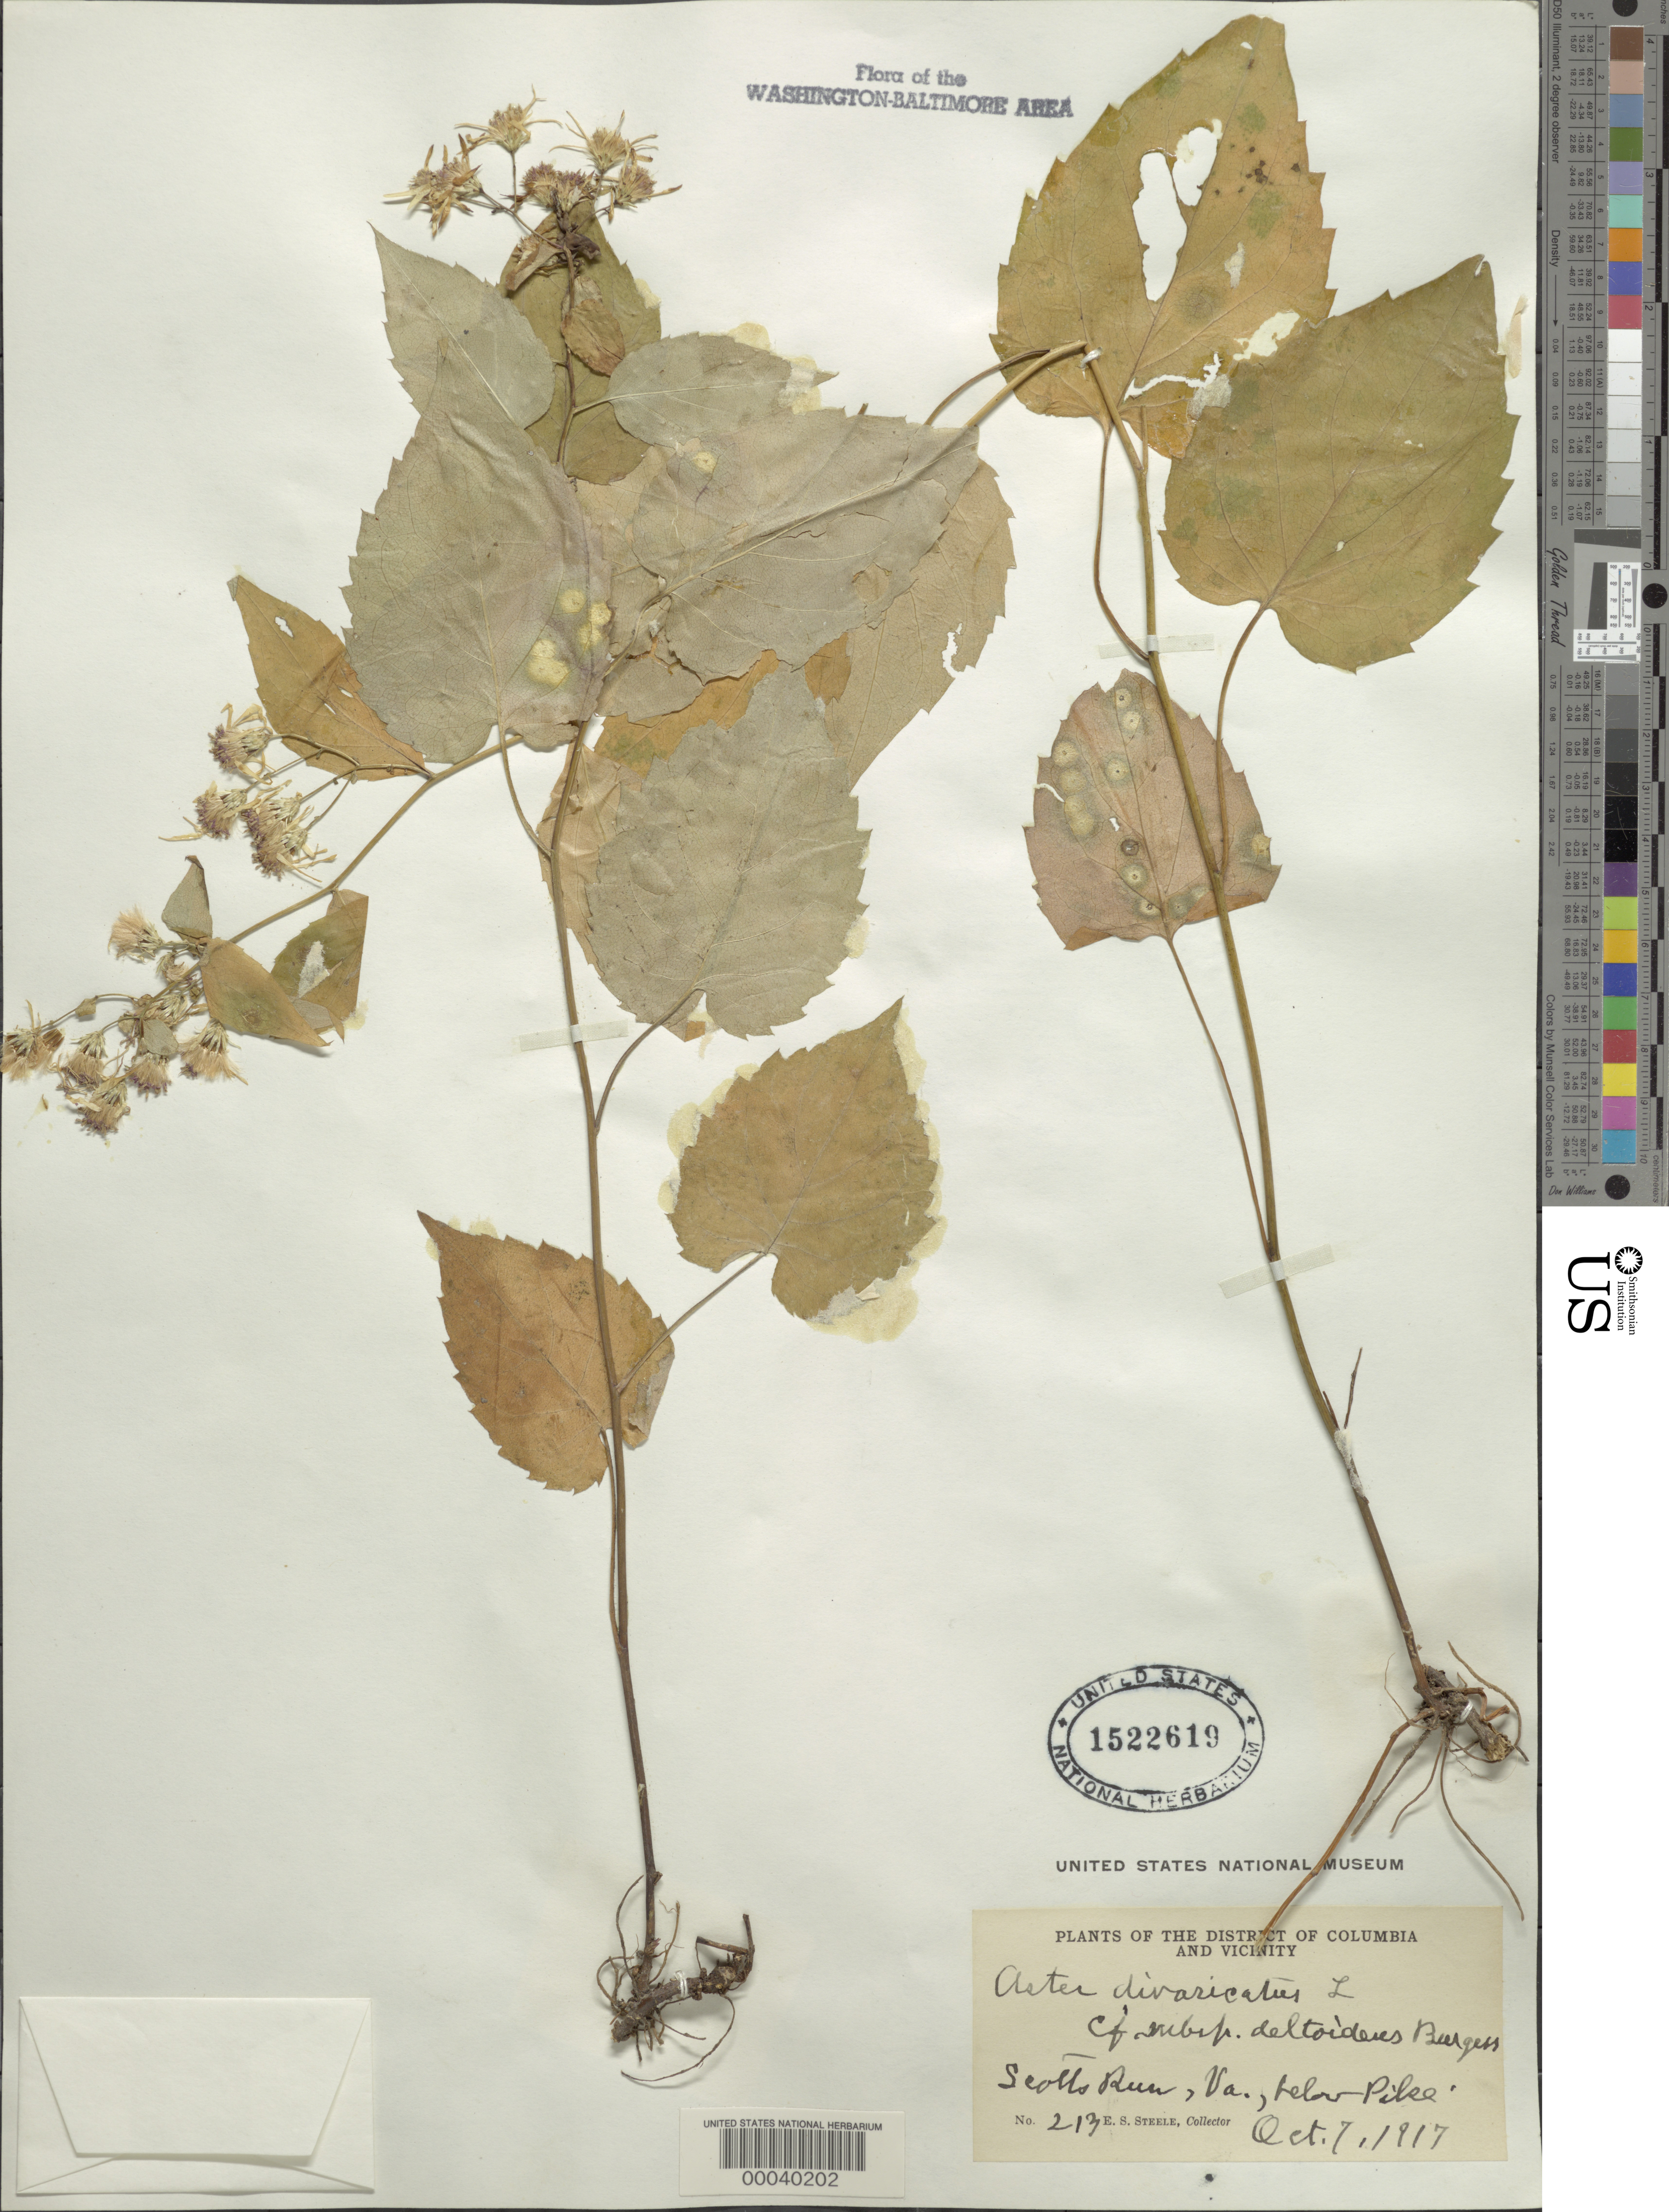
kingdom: Plantae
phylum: Tracheophyta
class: Magnoliopsida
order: Asterales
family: Asteraceae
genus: Eurybia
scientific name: Eurybia divaricata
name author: (L.) G.L. Nesom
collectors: E. Steele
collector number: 213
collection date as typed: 07 Oct 1917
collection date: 1917-10-07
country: United States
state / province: Virginia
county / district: Fairfax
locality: Scotts Run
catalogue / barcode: US 1522619